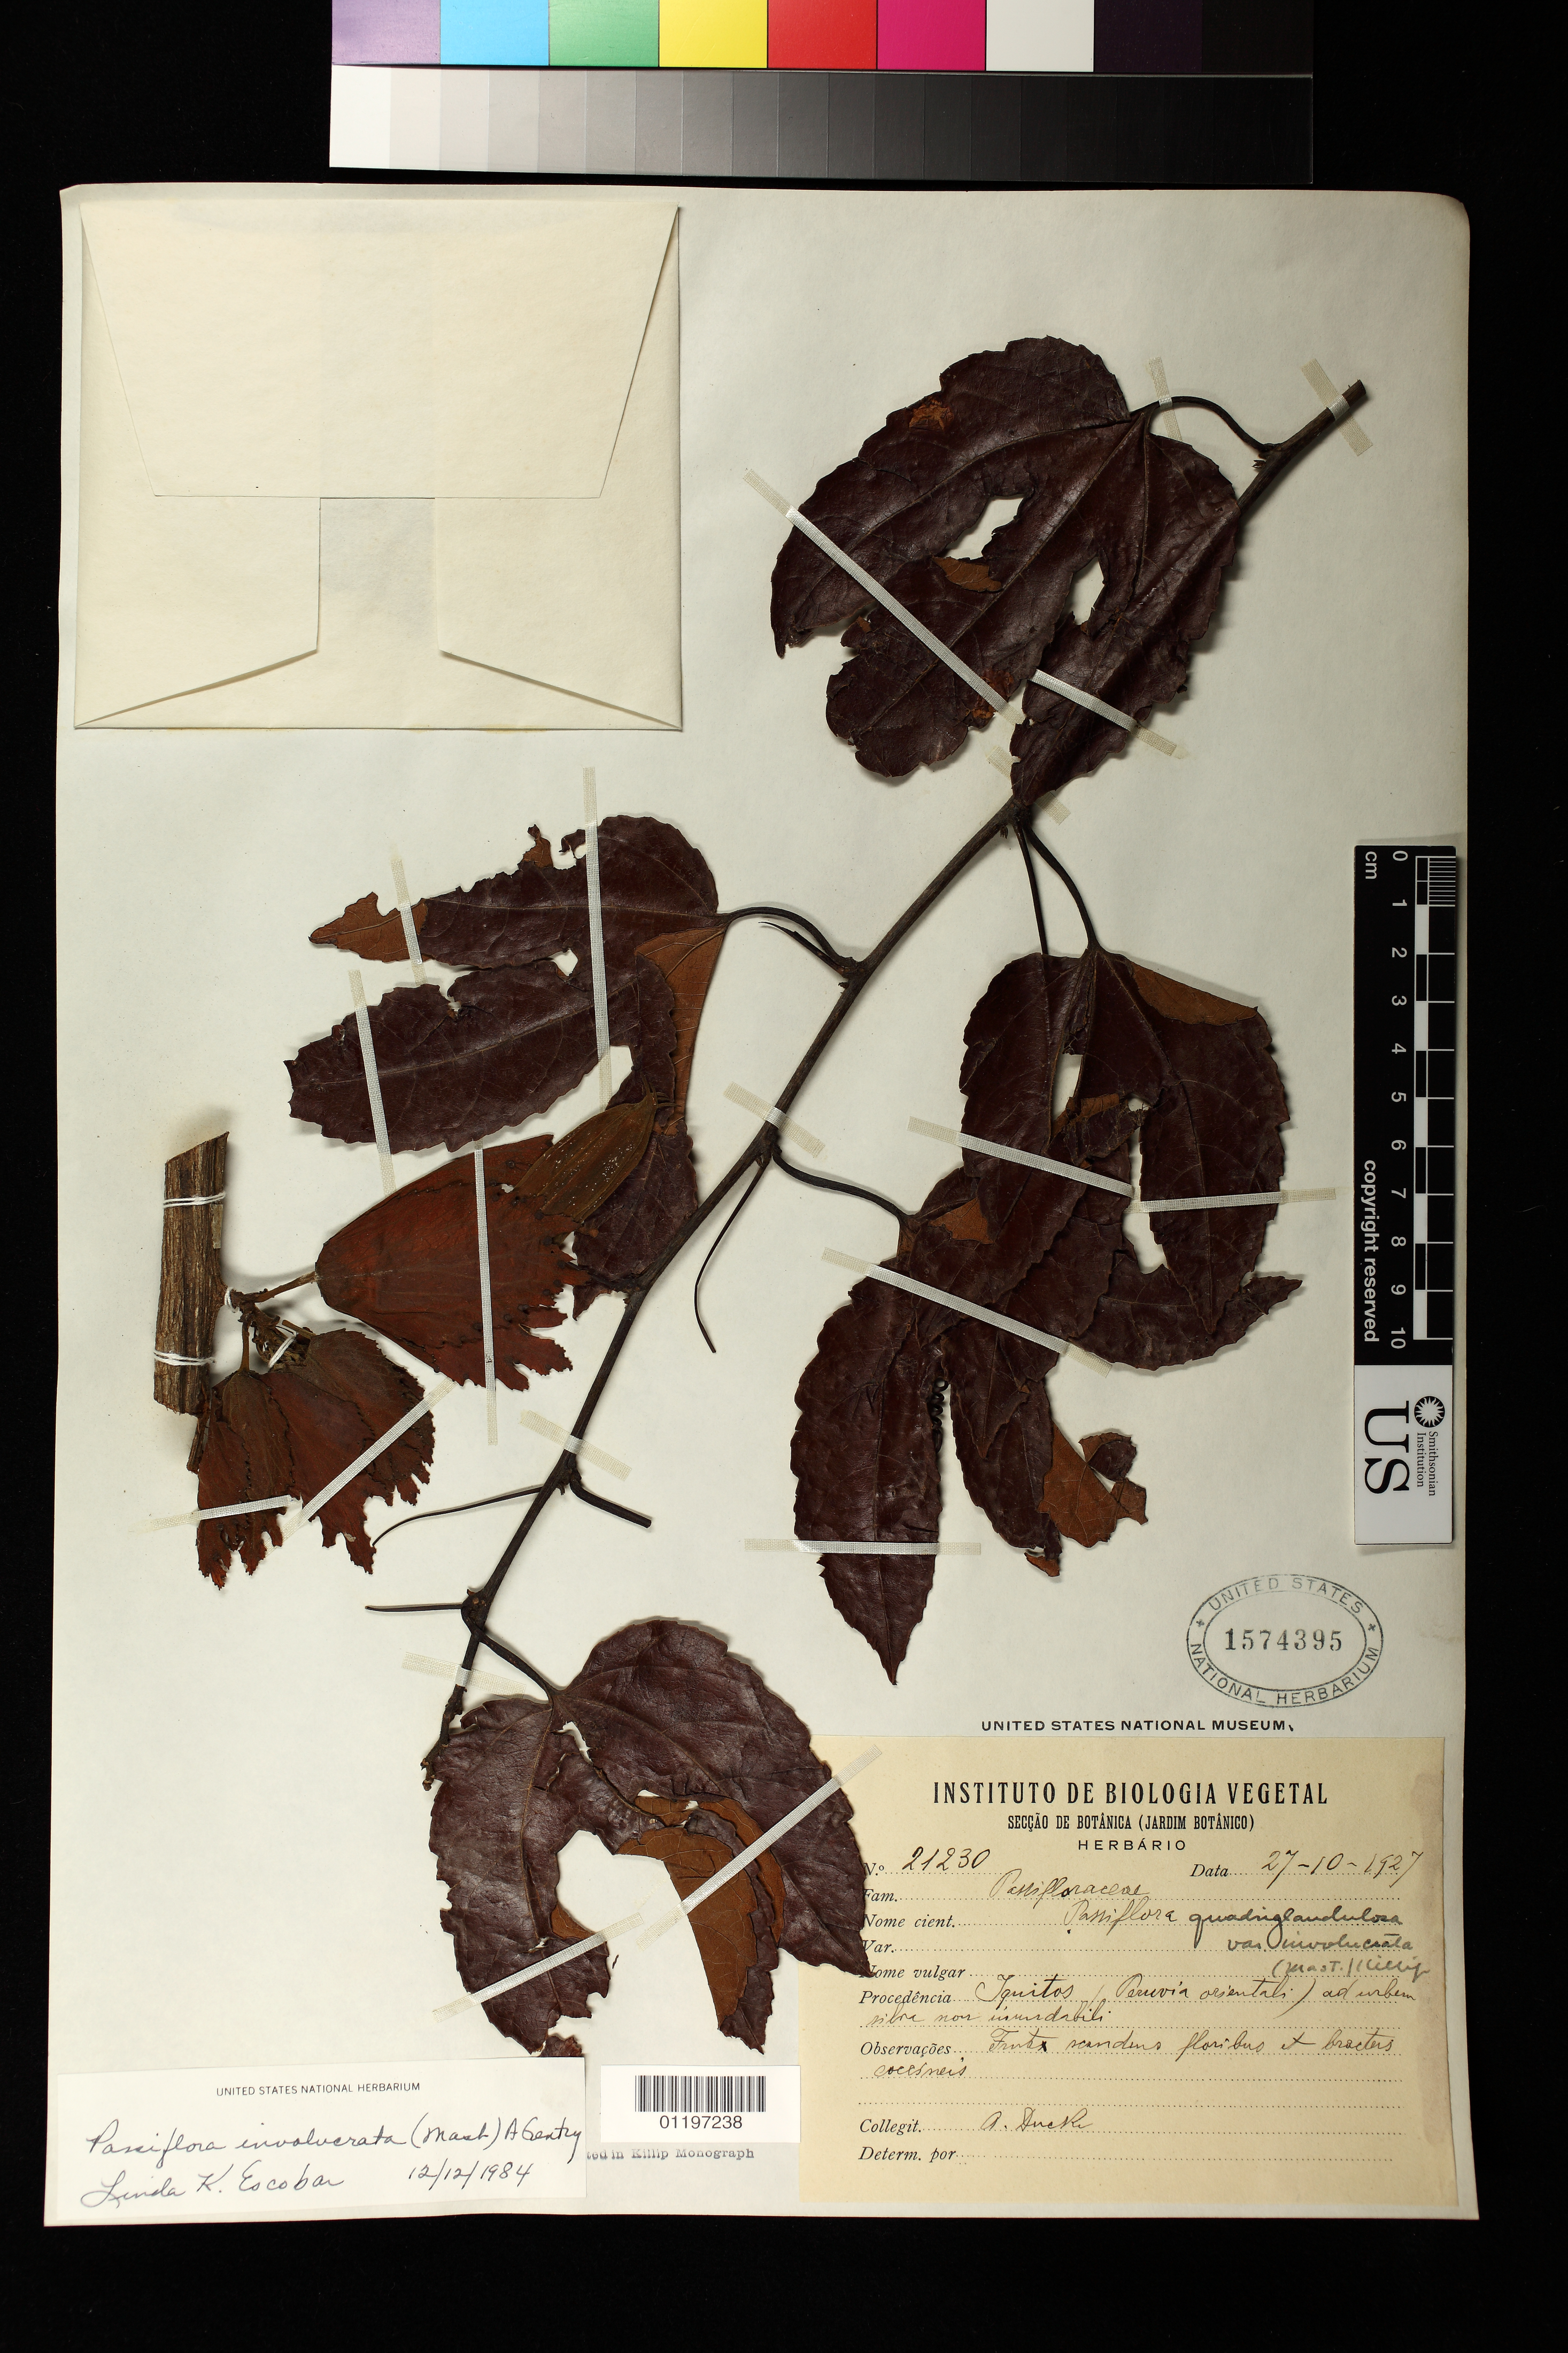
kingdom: Plantae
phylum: Tracheophyta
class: Magnoliopsida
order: Malpighiales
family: Passifloraceae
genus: Passiflora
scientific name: Passiflora involucellata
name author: Harms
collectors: A. Ducke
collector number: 21230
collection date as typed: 27 Oct 1927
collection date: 1927-10-27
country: Peru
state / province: Loreto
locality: Iquitos (Peruvia orientalis) ad urbem silva non inundabili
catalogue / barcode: US 1574395